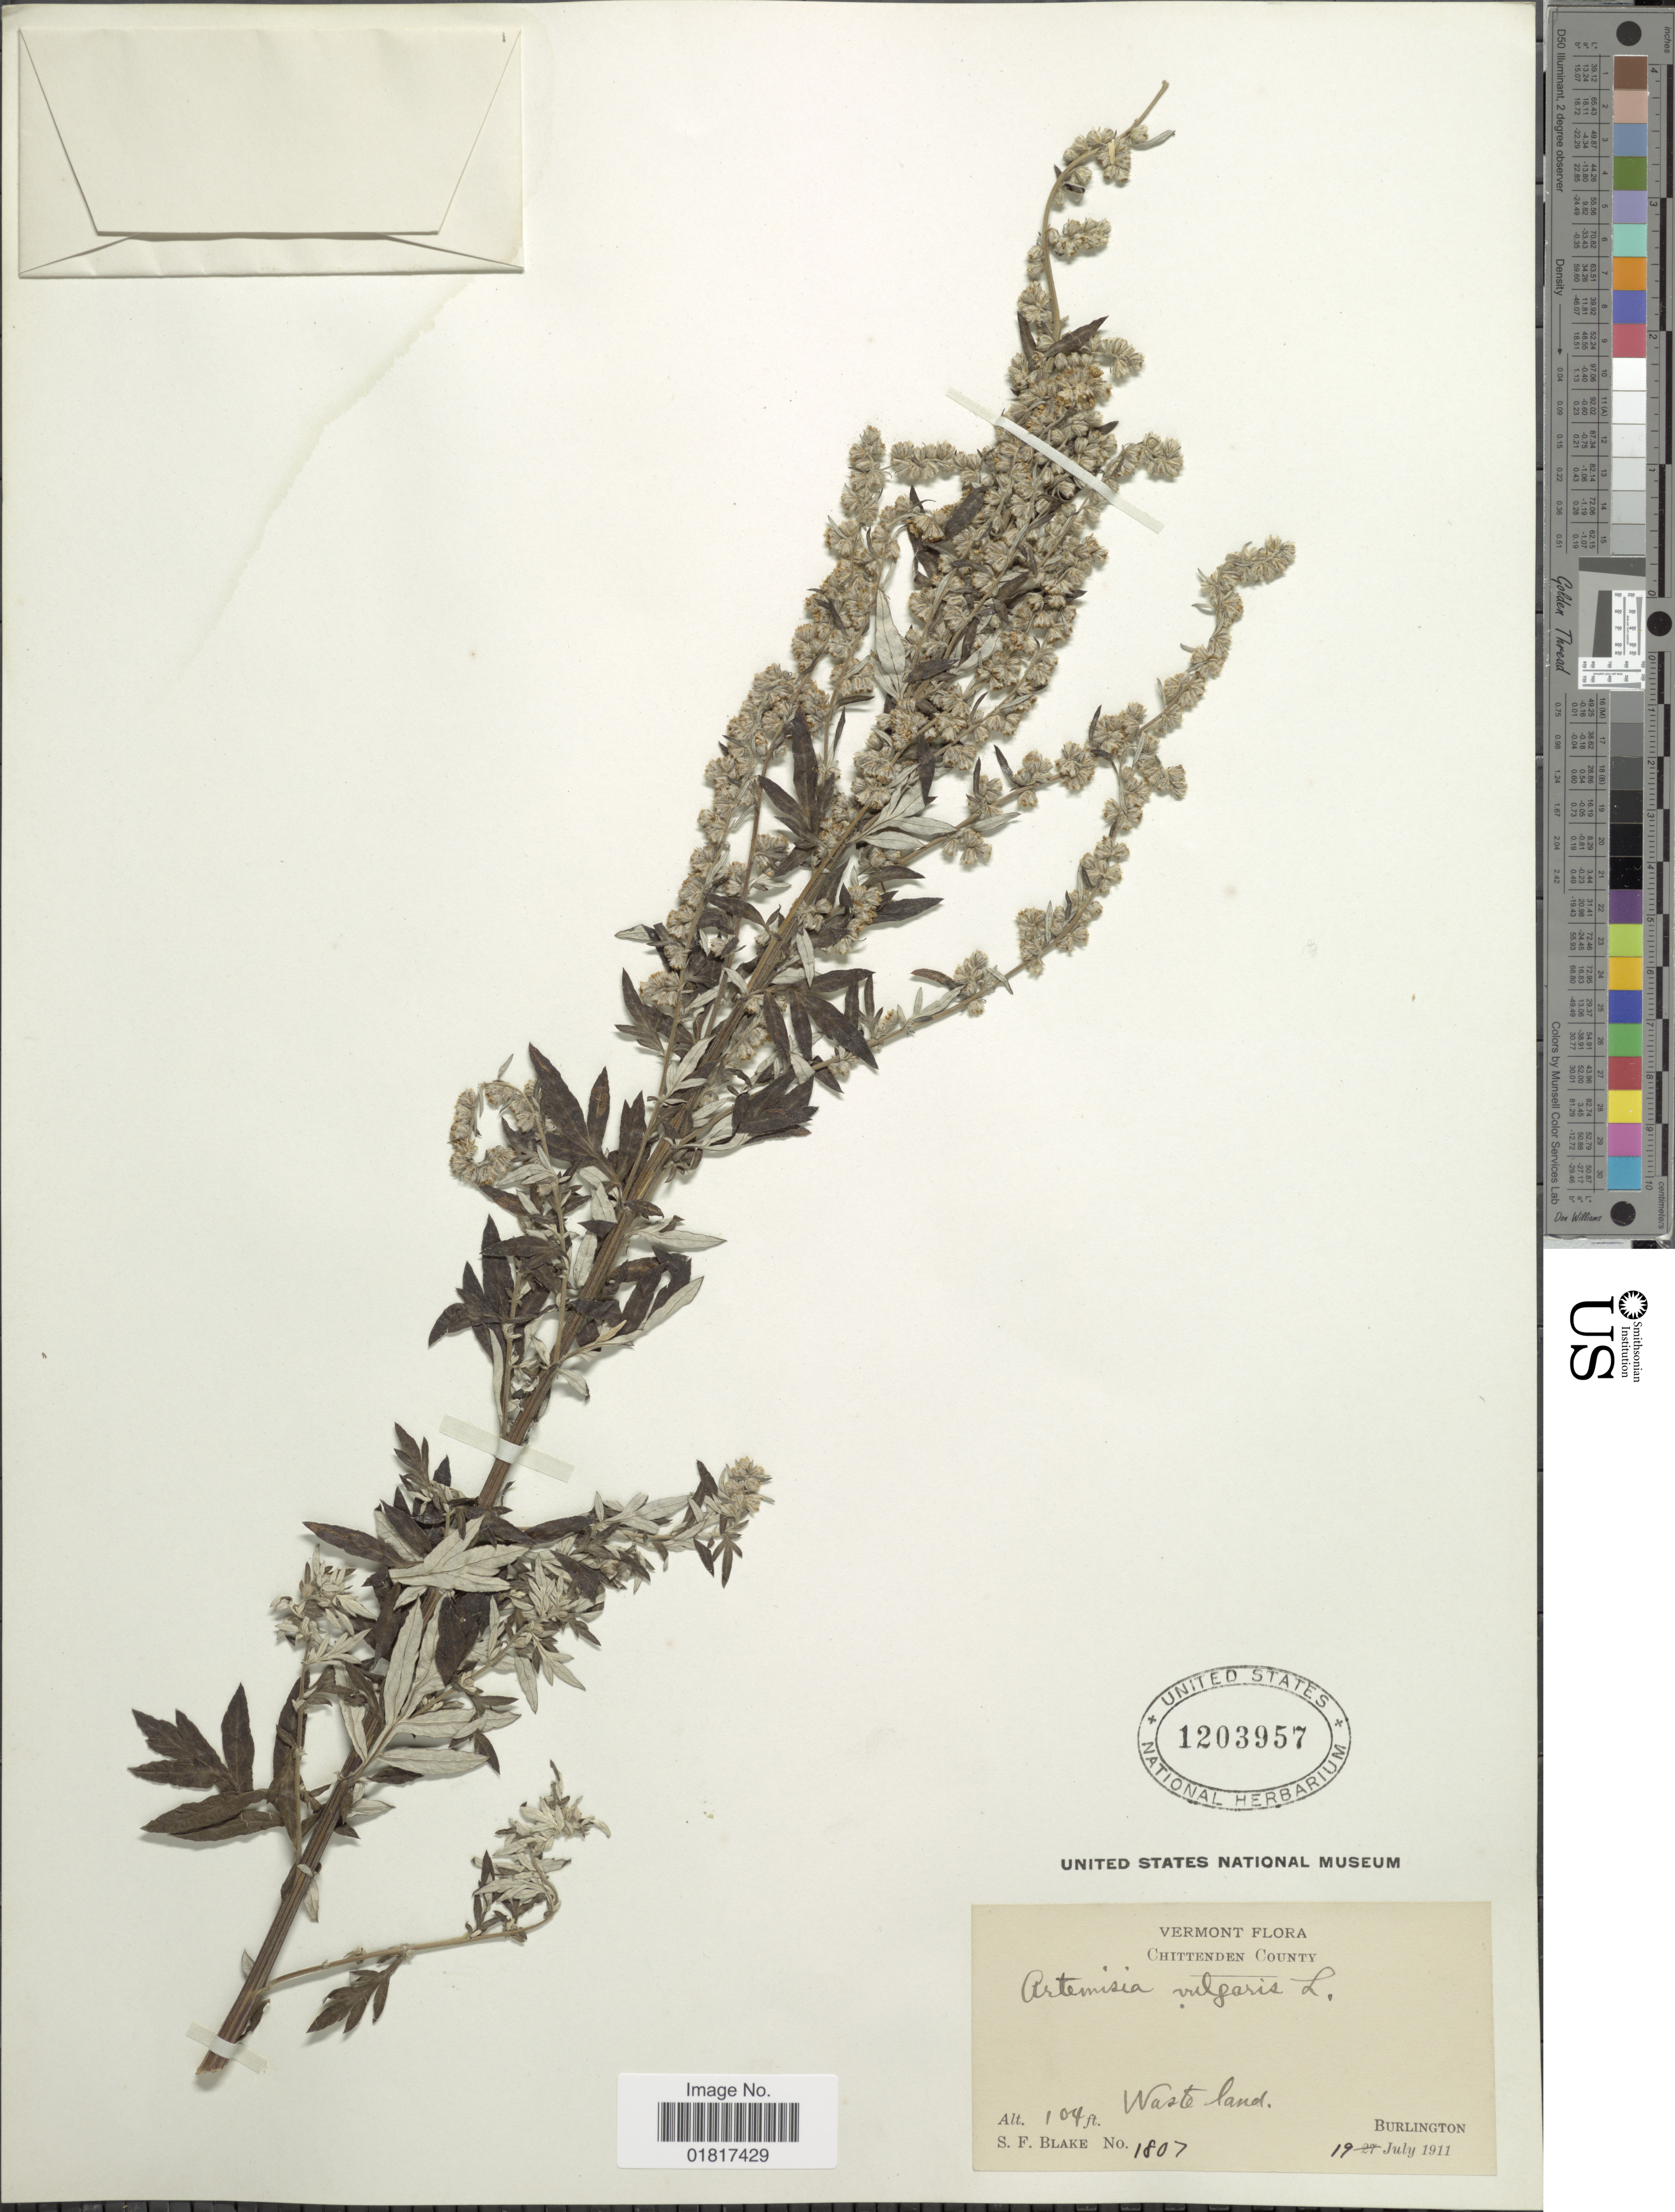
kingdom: Plantae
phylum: Tracheophyta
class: Magnoliopsida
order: Asterales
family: Asteraceae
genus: Artemisia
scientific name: Artemisia vulgaris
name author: L.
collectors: S. Blake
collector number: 1807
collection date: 1911-07-19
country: United States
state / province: Vermont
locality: Chittenden County, Waste Land, Burlington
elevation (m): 32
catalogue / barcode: US 1203957